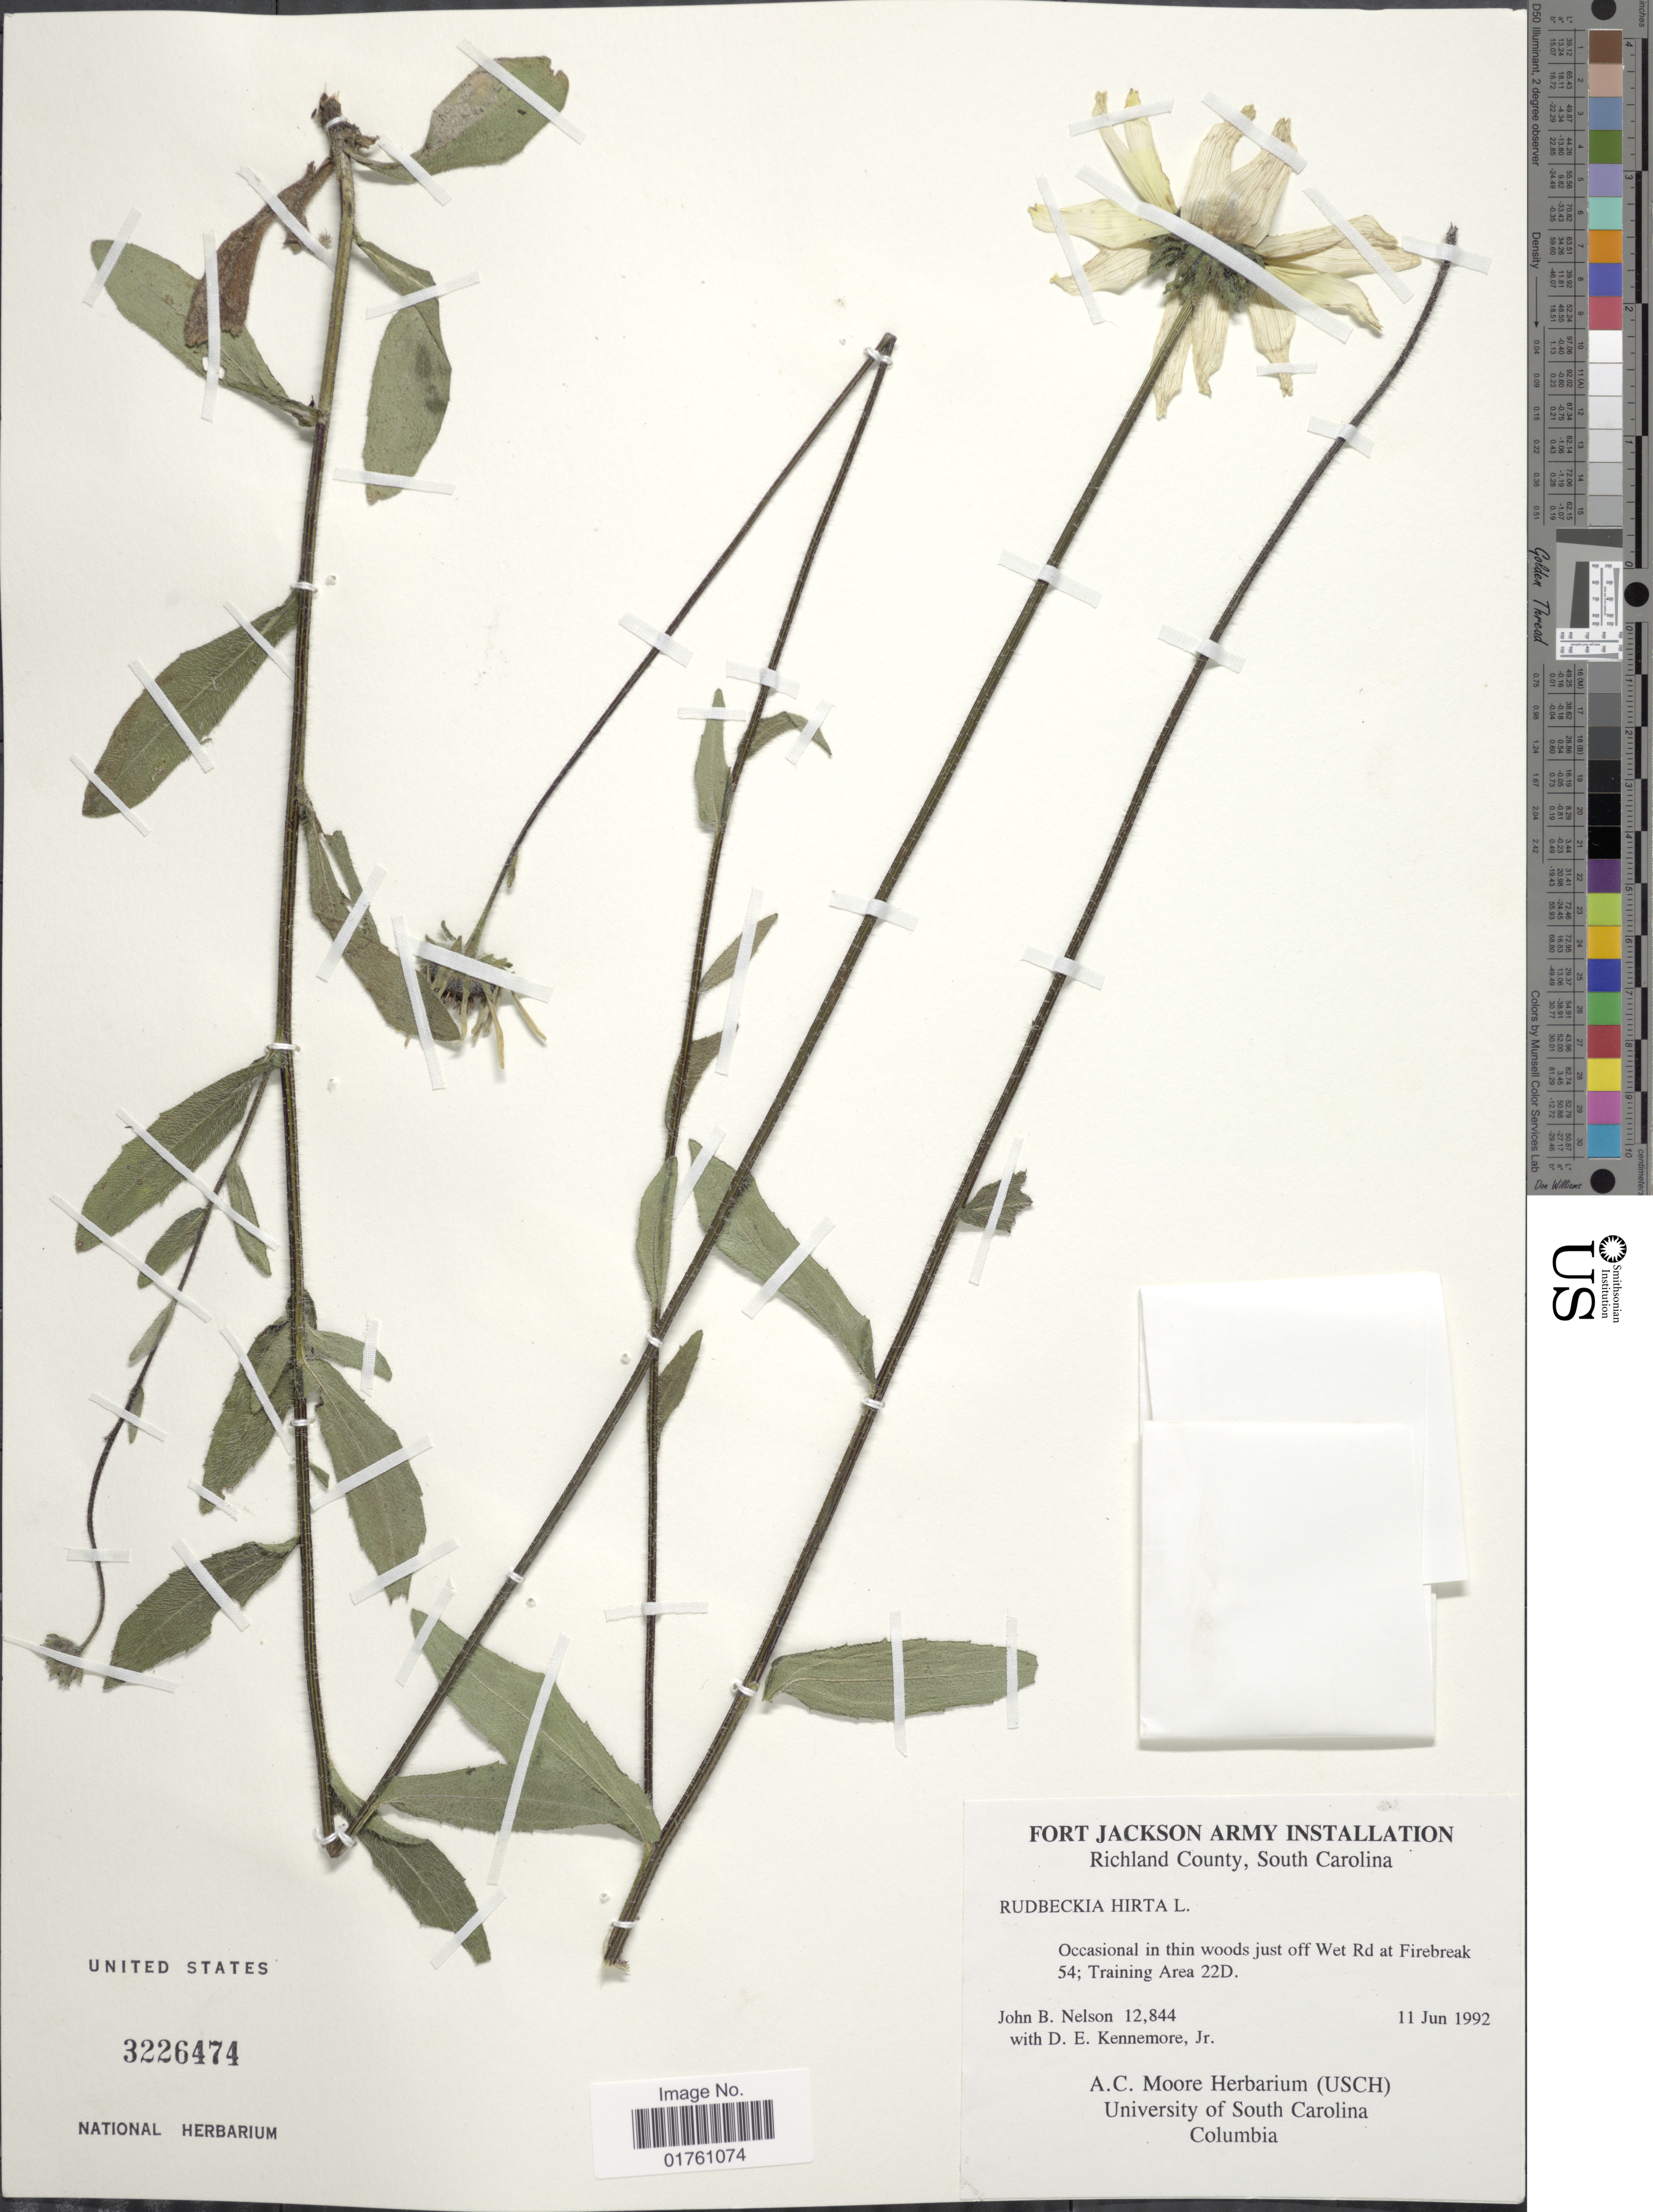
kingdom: Plantae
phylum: Tracheophyta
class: Magnoliopsida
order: Asterales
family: Asteraceae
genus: Rudbeckia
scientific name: Rudbeckia hirta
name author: L.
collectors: J. B. Nelson & D. Kennemore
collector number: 12844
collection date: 1992-06-11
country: United States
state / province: South Carolina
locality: Fort Jackson Army Installation, Richland County, Occasional in thin woods just Wet Rd at Firebreak 54; Training Area 22D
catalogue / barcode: US 3226474